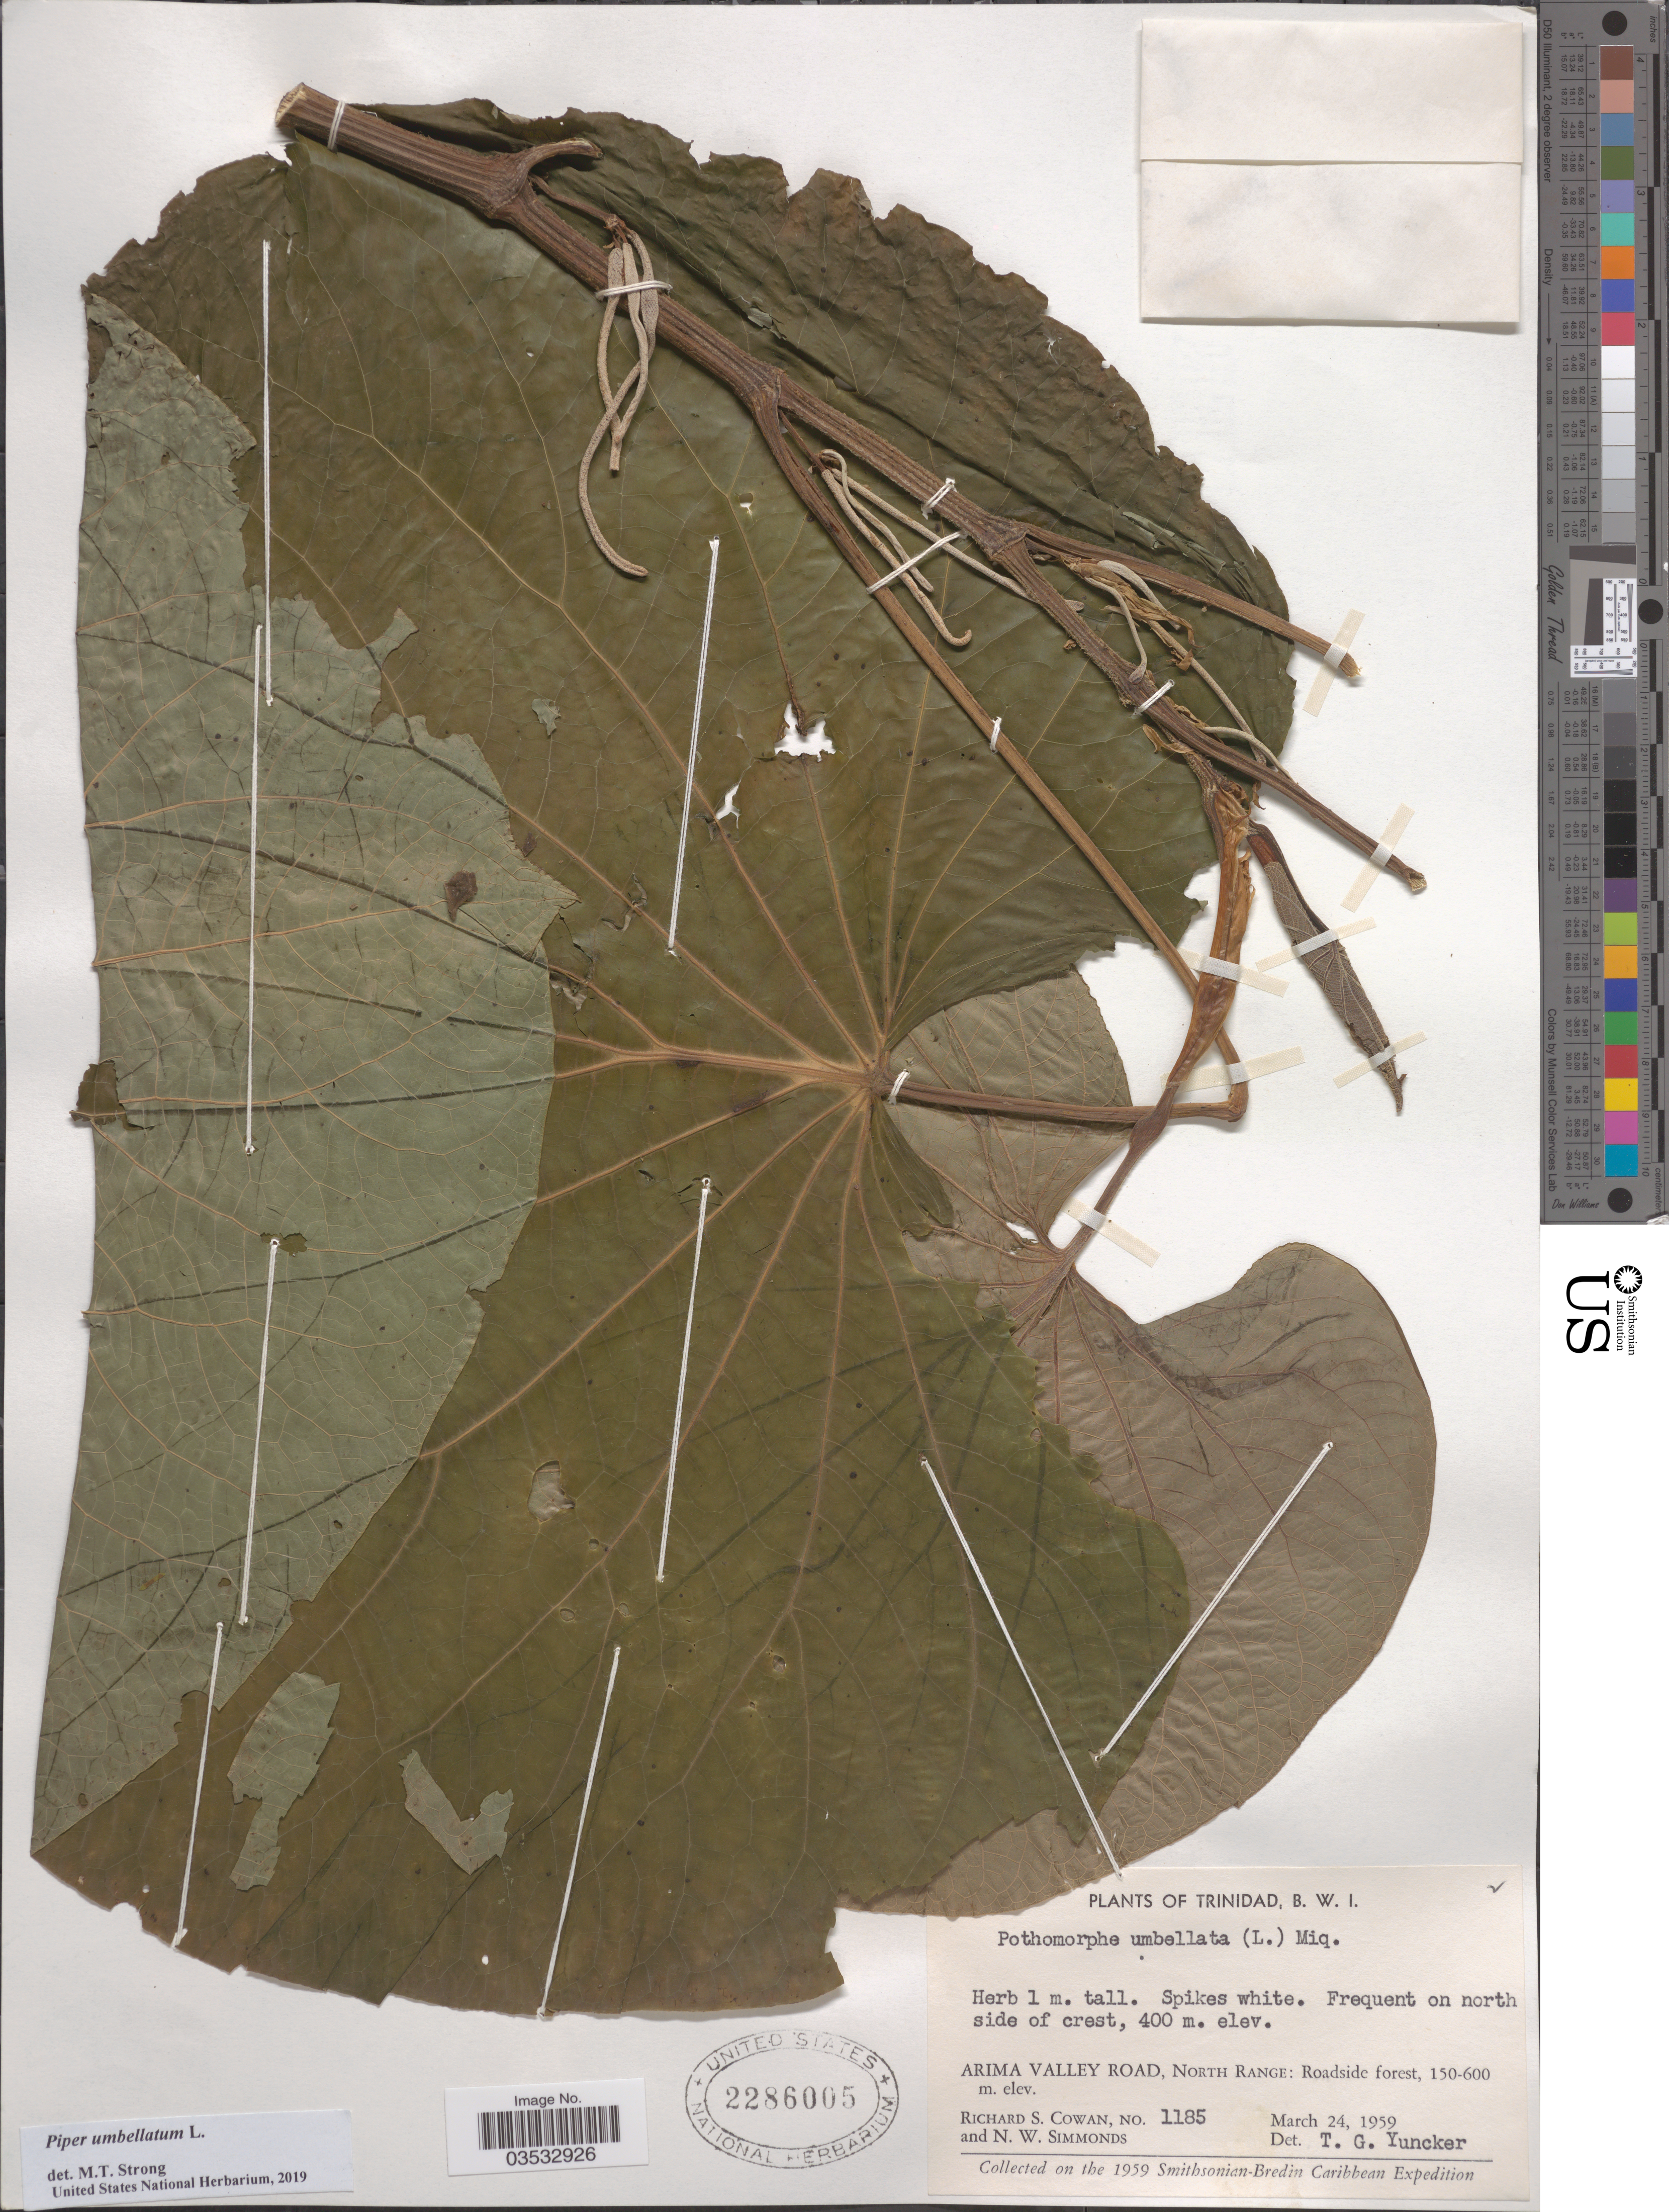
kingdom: Plantae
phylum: Tracheophyta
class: Magnoliopsida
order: Piperales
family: Piperaceae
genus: Piper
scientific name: Piper umbellatum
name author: L.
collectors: R. S. Cowan & N. W. Simmonds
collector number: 1185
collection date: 1959-03-24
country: Trinidad and Tobago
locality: Trinidad, B.W.I. North side of crest. Arima Valley Road, North Range: Roadside forest.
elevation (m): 400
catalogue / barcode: US 2286005